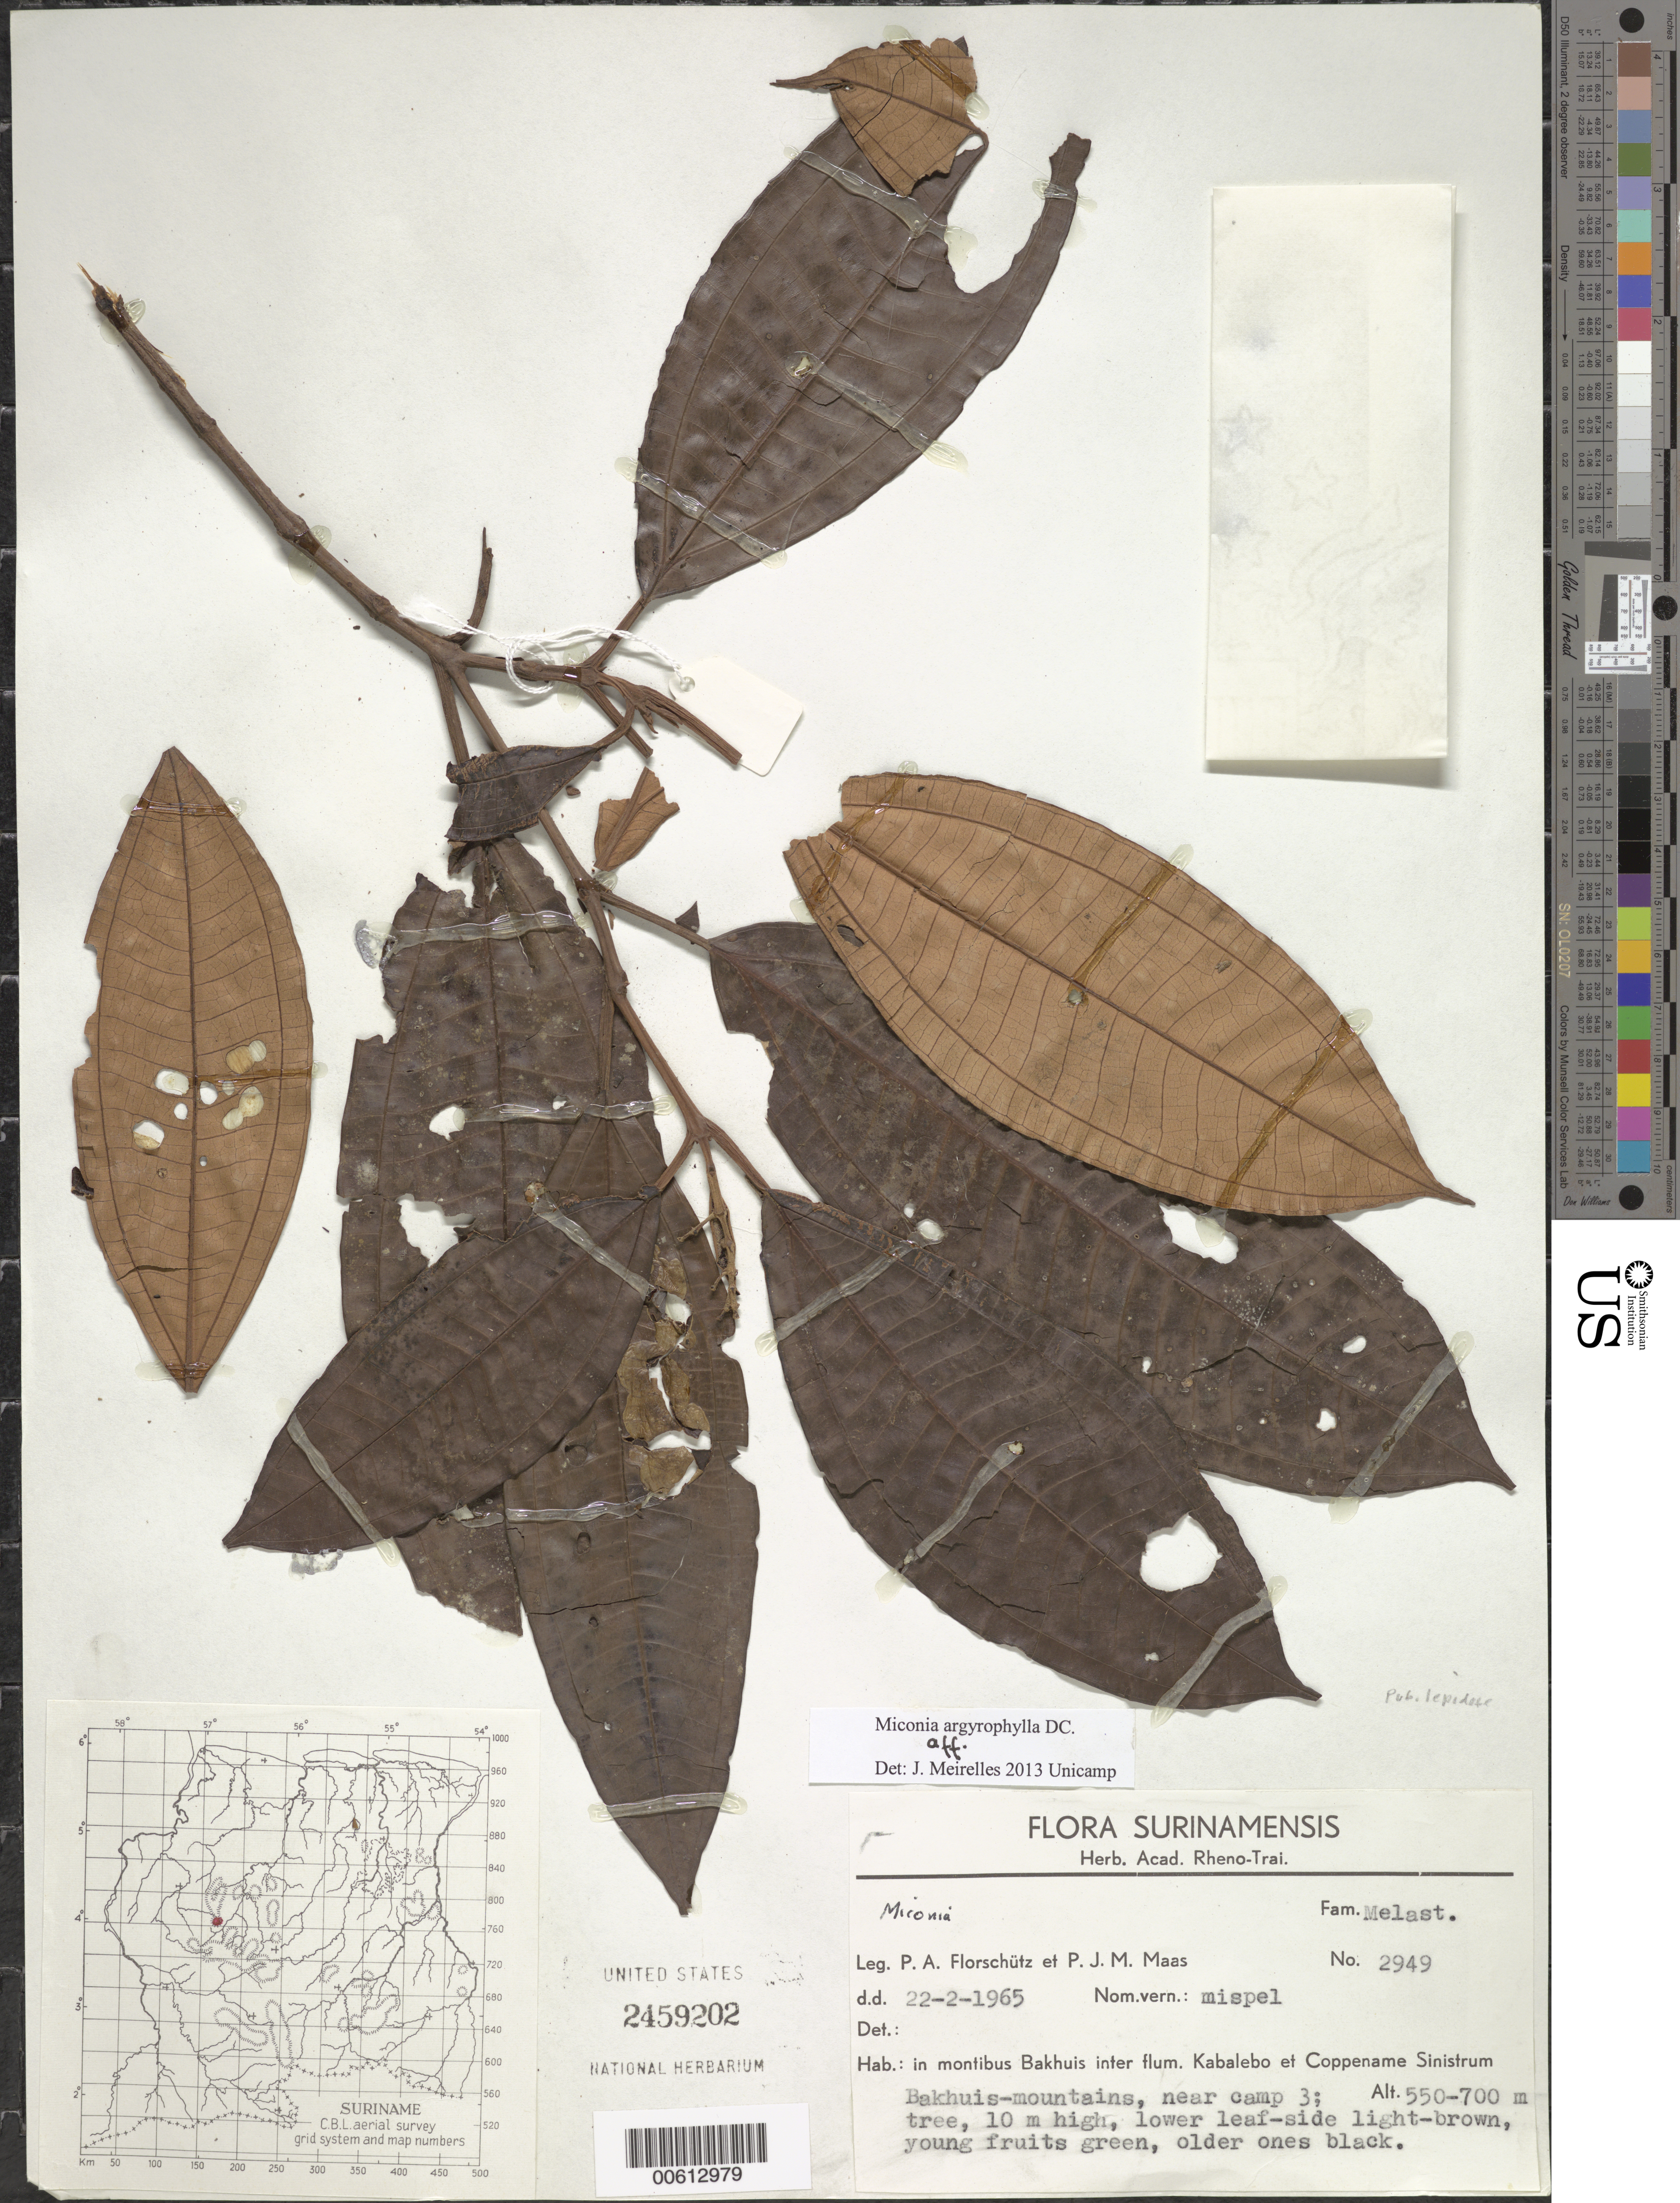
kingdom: Plantae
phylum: Tracheophyta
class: Magnoliopsida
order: Myrtales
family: Melastomataceae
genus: Miconia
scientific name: Miconia sp.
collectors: P. Florschütz & P. Maas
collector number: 2949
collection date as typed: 22-Feb-65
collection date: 1965-02-22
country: Suriname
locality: Mont Bakhuis, betw. Kabalebo & Coppename Rivers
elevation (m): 550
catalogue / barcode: US 2459202